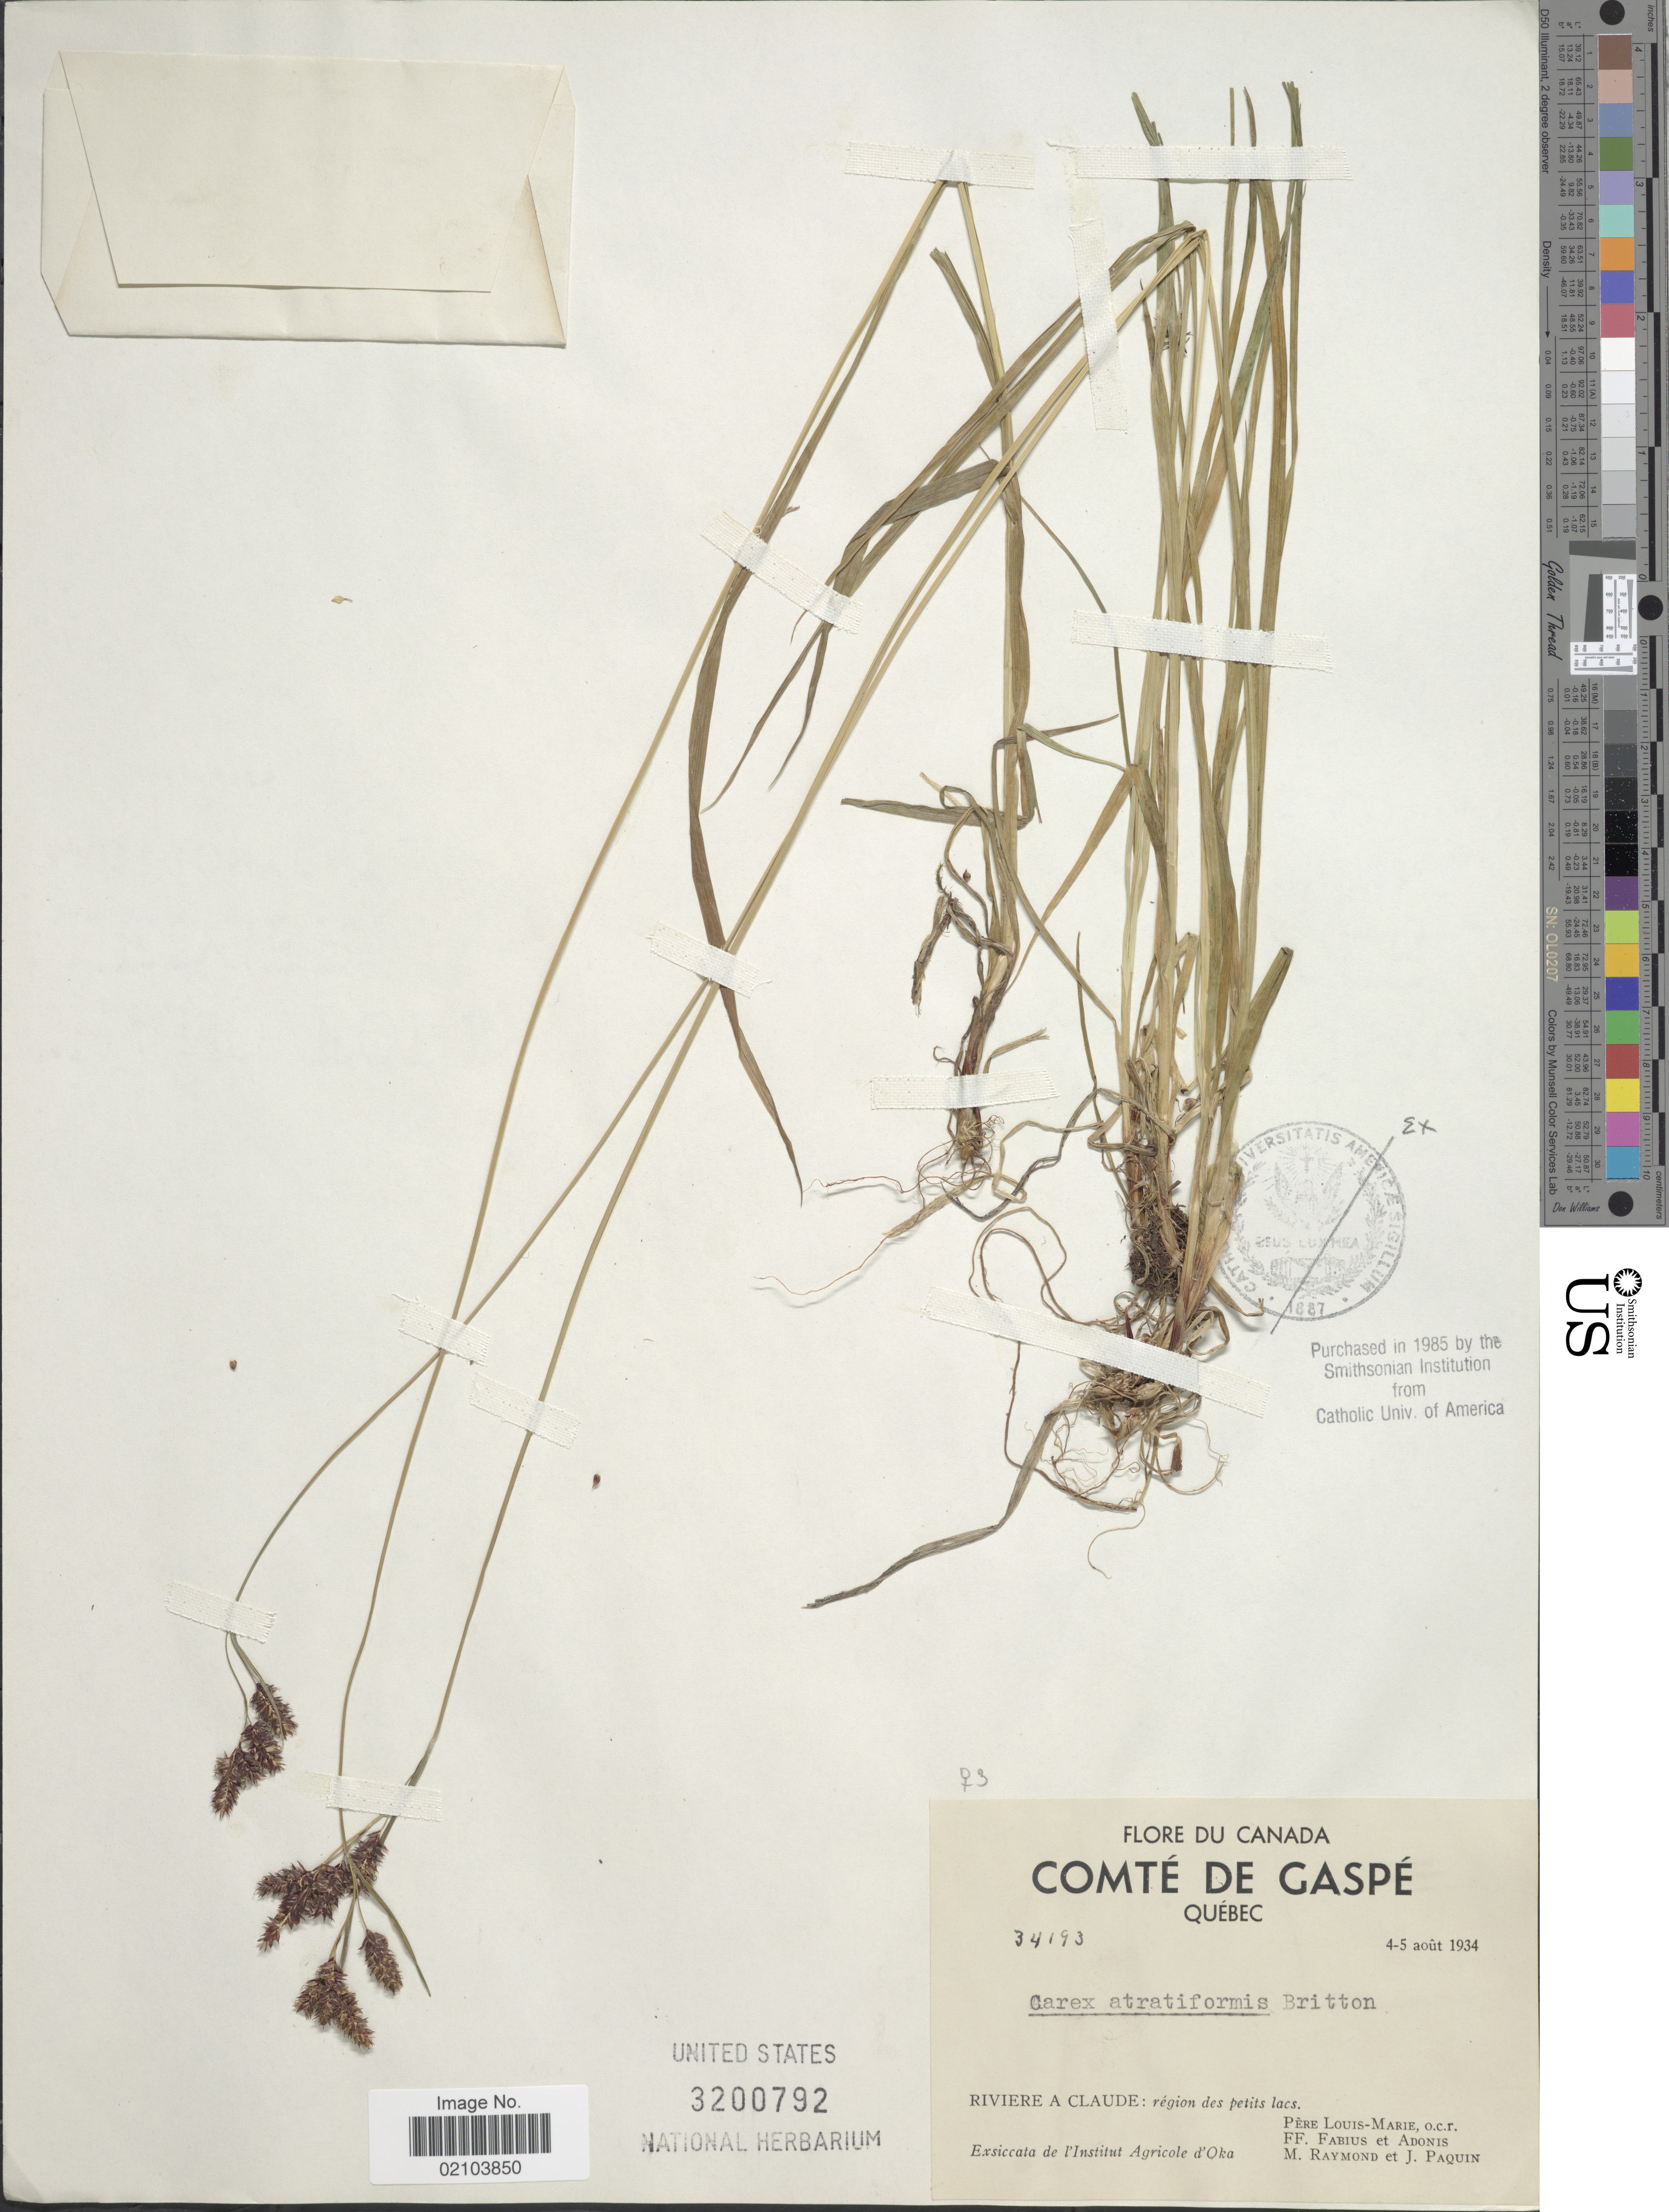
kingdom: Plantae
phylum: Tracheophyta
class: Liliopsida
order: Poales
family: Cyperaceae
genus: Carex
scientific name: Carex atratiformis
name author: Britton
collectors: L.-M. LaLonde, B. Fabius, Adonis, M. Raymond & J. Paquin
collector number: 34193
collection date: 1934-08-04/1934-08-05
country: Canada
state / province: Quebec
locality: Comté du Gaspé. Riviere a Claude: région des petits lacs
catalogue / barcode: US 3200792